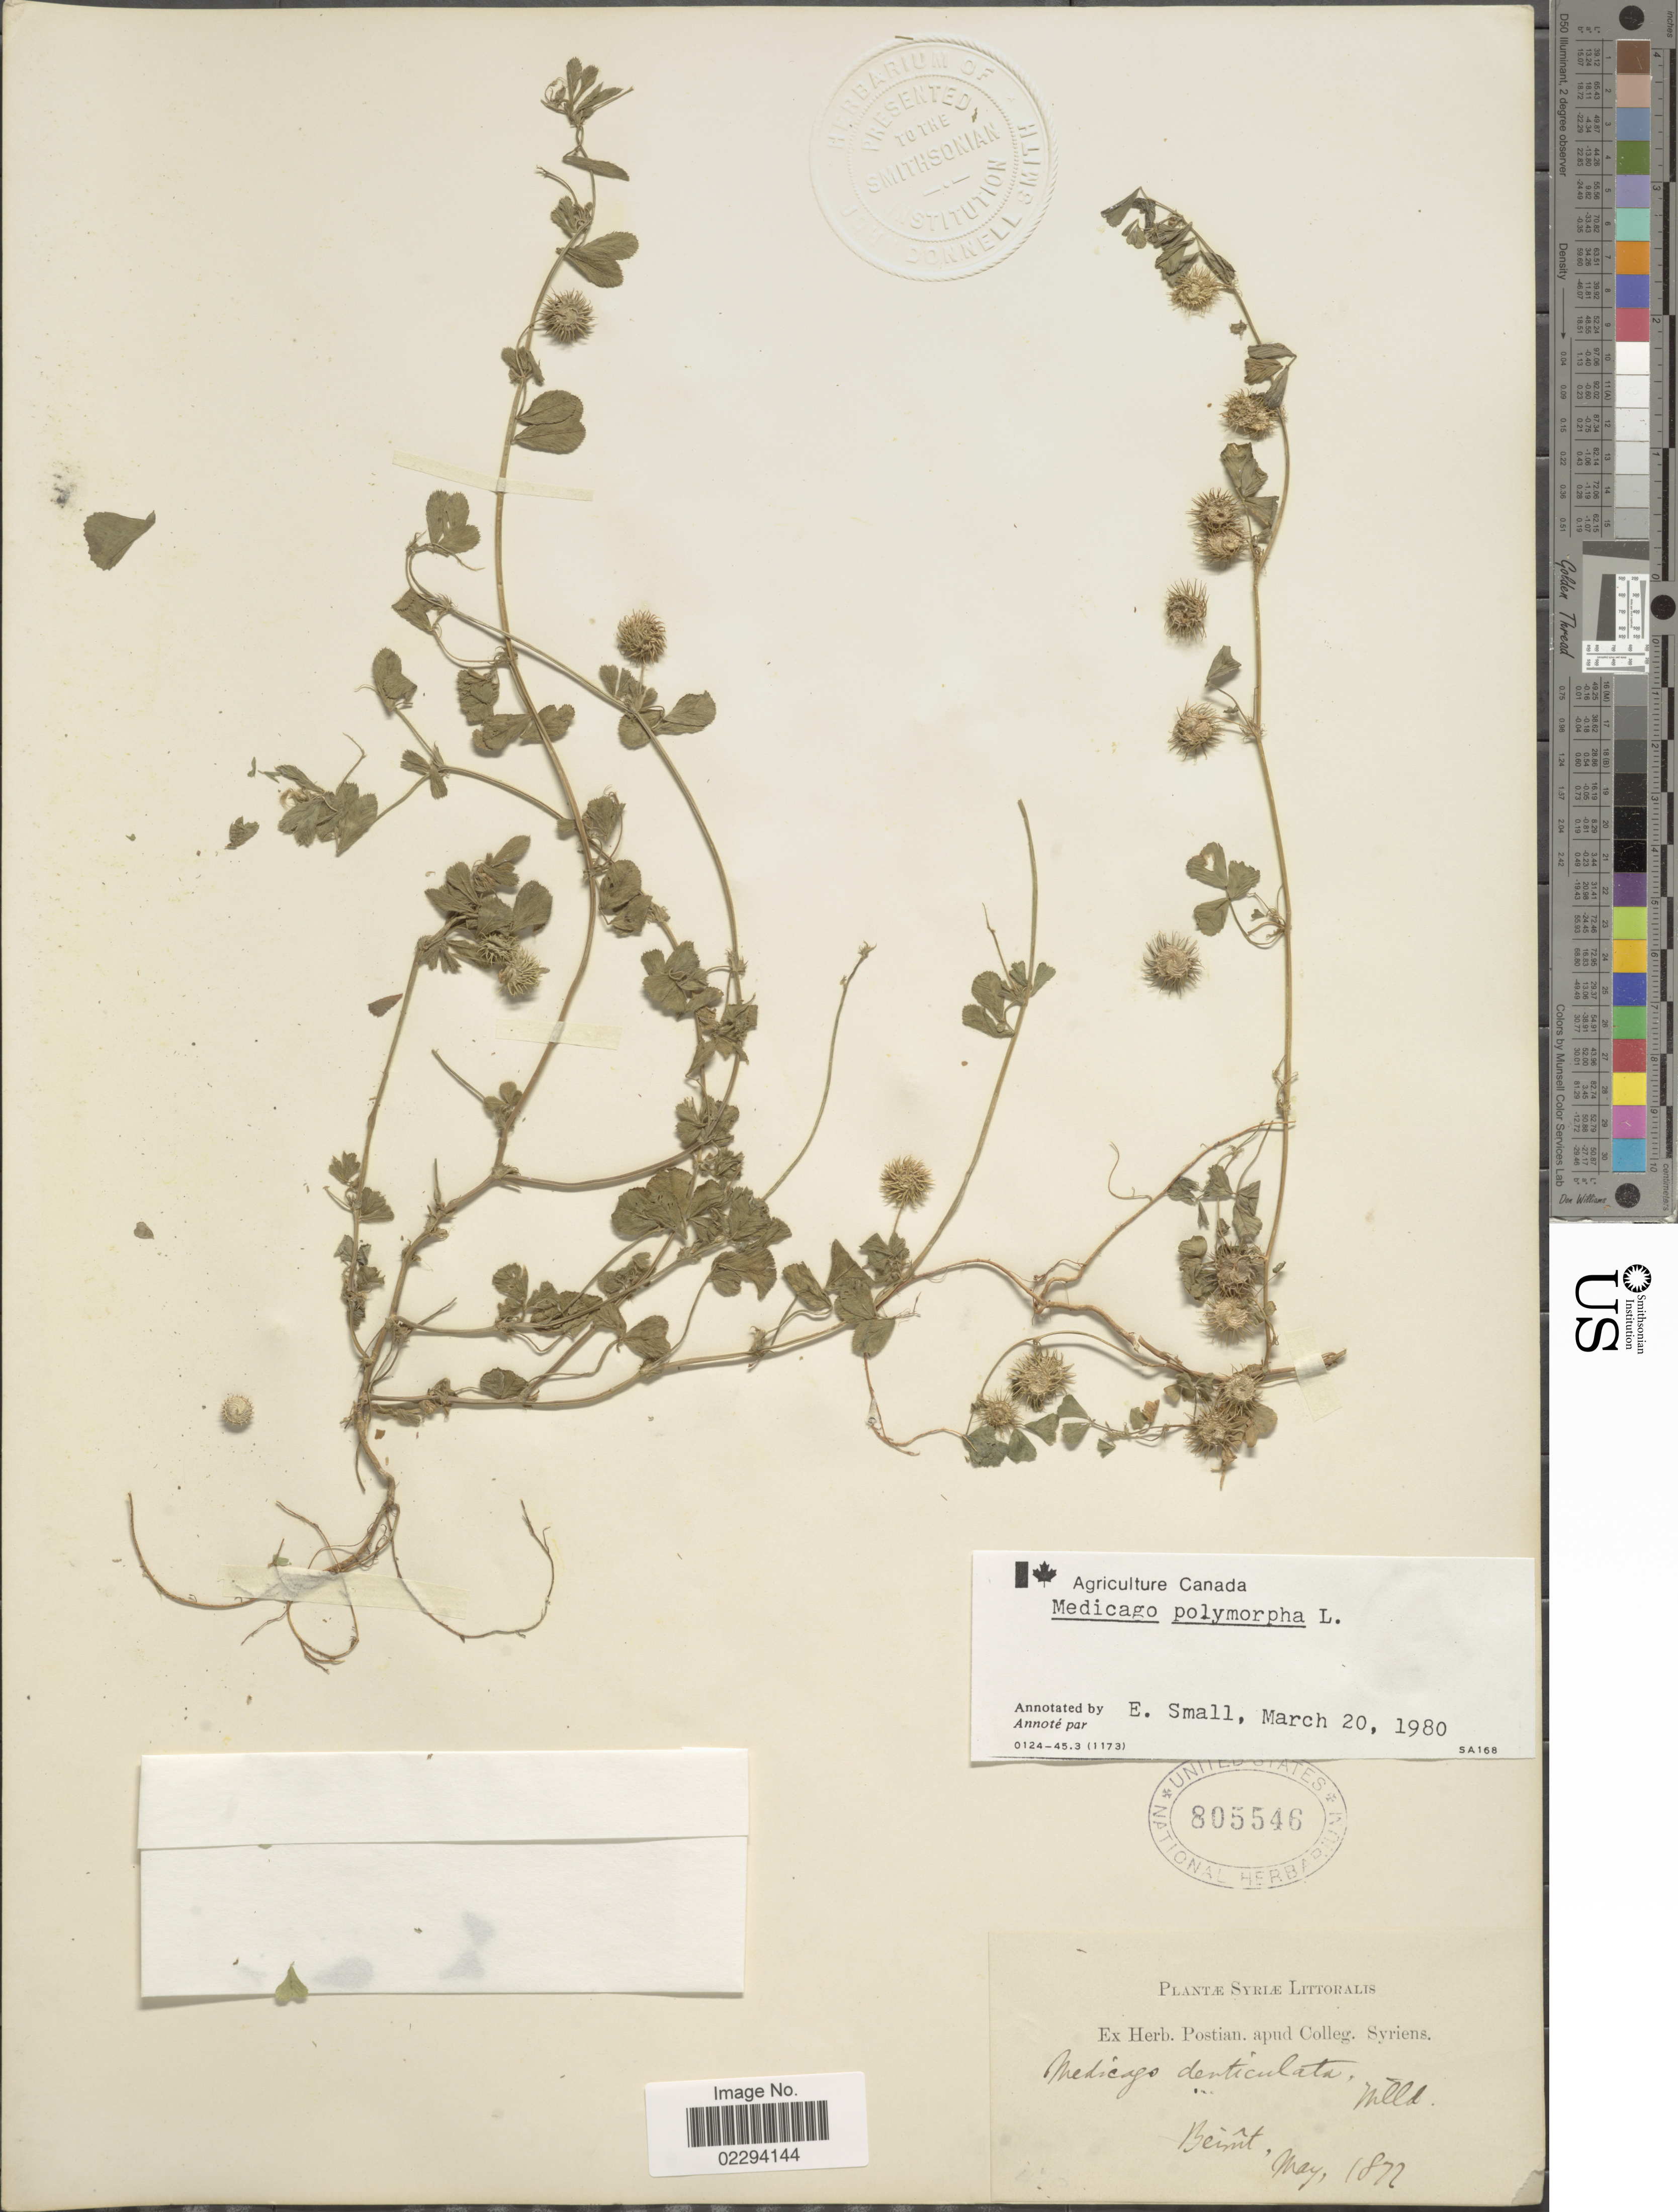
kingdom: Plantae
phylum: Tracheophyta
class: Magnoliopsida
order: Fabales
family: Fabaceae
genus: Medicago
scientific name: Medicago polymorpha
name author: L.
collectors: ex herb. Postian. apud Colleg. Syriens. Protest. USE "Fannie P. A. Shepard" (10308853) AS PRIMARY COLLECTOR INSTEAD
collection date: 1872-05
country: Syria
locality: Syriæ Littoralis. Beimt [interpreted]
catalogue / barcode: US 805546